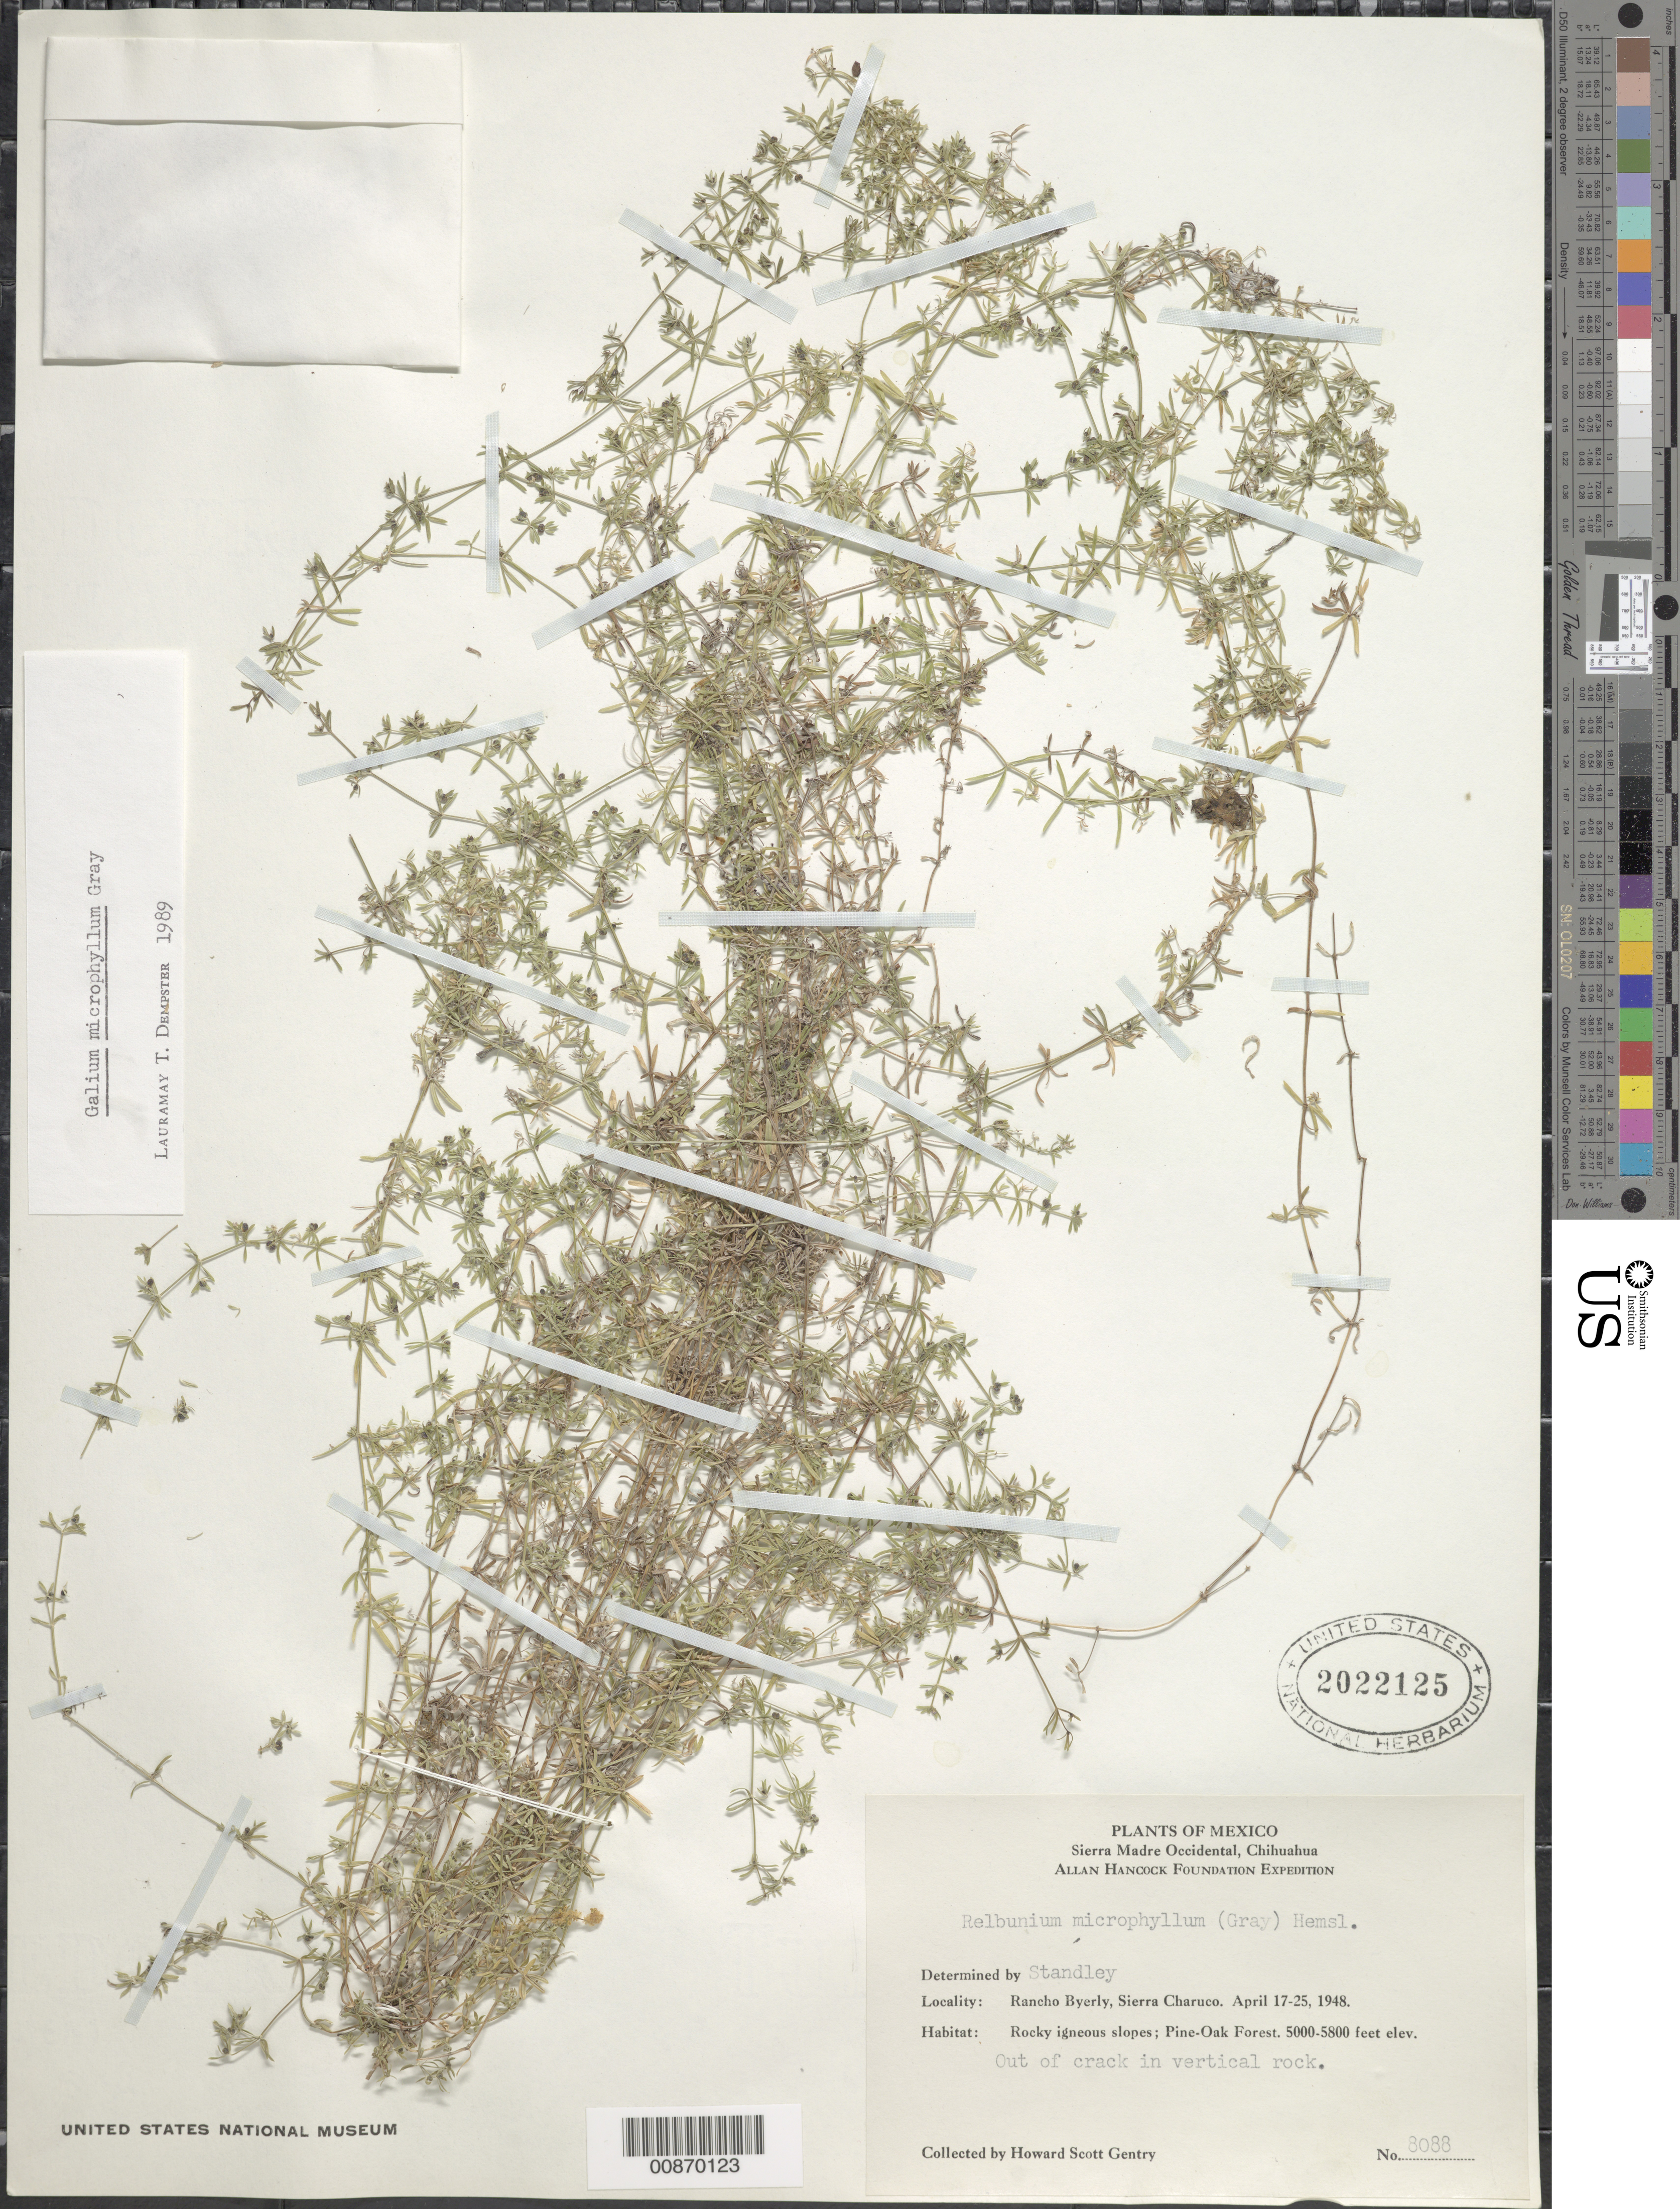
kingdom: Plantae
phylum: Tracheophyta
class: Magnoliopsida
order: Gentianales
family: Rubiaceae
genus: Galium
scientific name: Galium microphyllum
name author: A. Gray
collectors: H. S. Gentry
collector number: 8088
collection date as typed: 17 Apr 1948 to 25 Apr 1948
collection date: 1948-04-17/1948-04-25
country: Mexico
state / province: Chihuahua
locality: Rancho Byerly, Sierra Charuco, Sierra Madre Occidental, Chihuahua.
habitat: Out of crack in vertical rock. Rocky igneous slopes; Pine Oak Forest.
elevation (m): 1524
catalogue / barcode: US 2022125